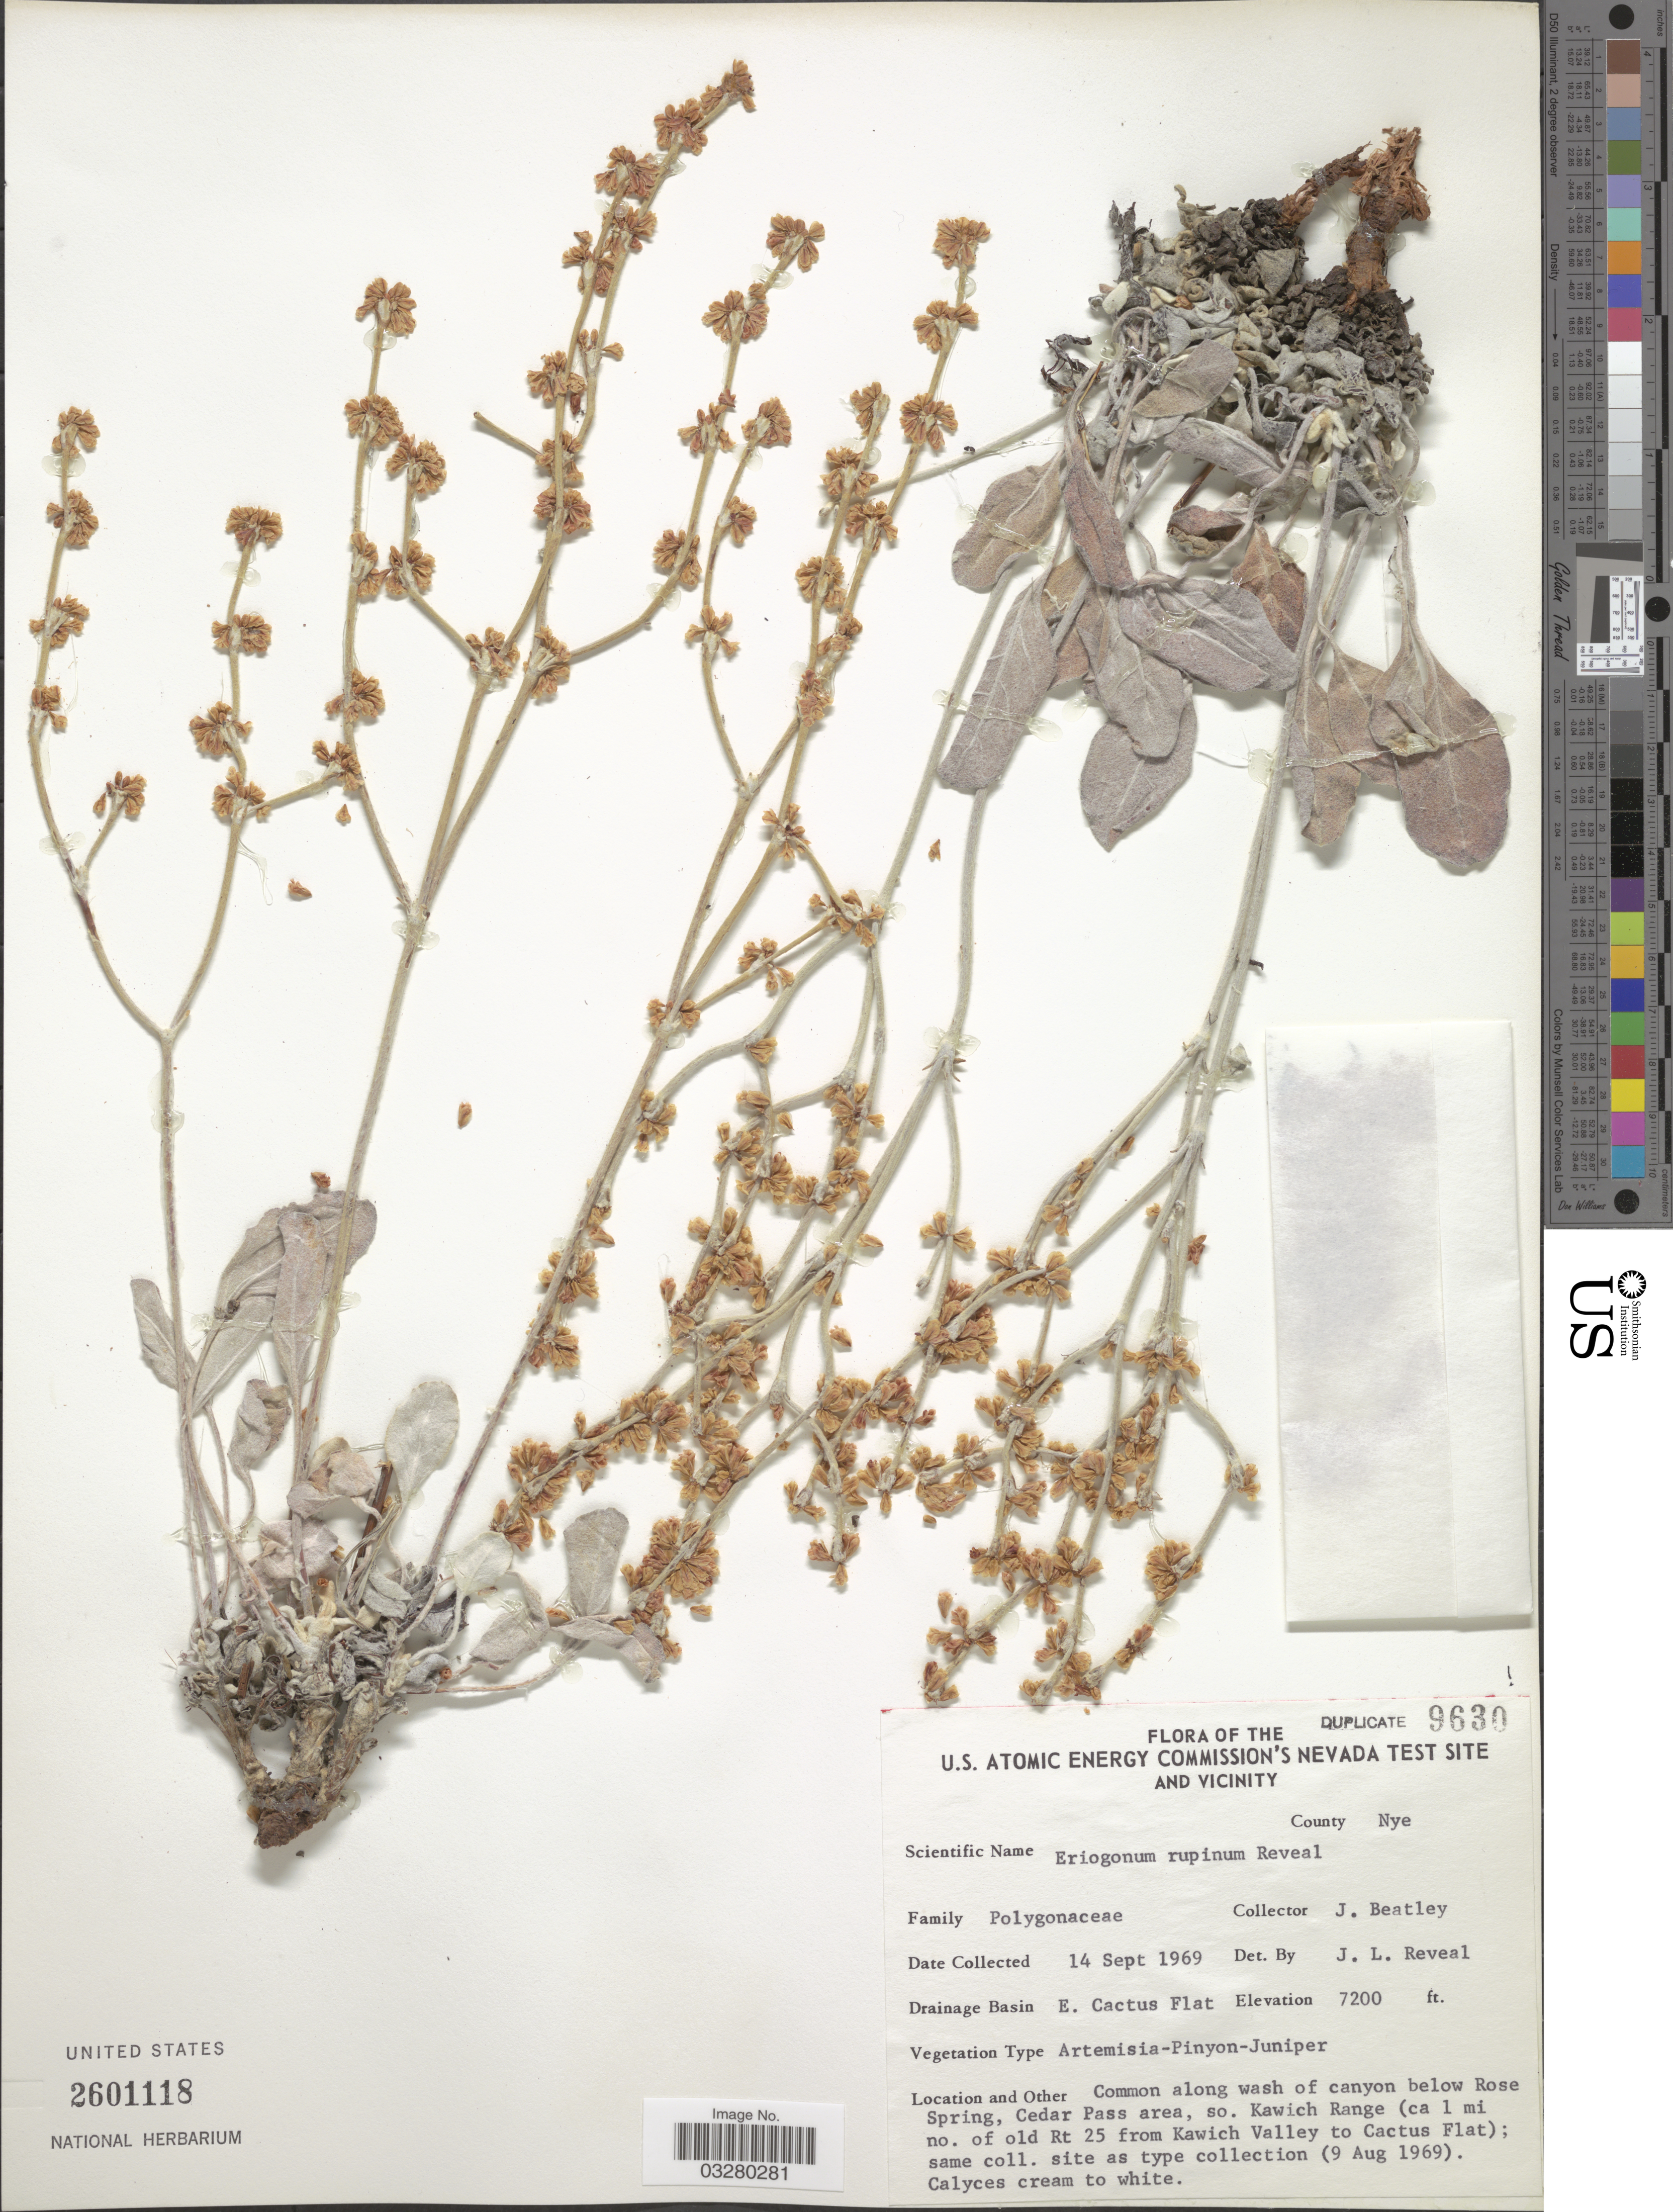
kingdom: Plantae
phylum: Tracheophyta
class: Magnoliopsida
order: Caryophyllales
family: Polygonaceae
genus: Eriogonum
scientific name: Eriogonum rupinum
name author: Reveal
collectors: J. C. Beatley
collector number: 9630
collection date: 1969-09-14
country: United States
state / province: Nevada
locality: U.S. Atomic Energy Commission's Nevada Test Site and Vicinity. County Nye. Drainage Basin E. Cactus Flat. Common along wash of canyon below Rose Spring, Cedar Pass area, so. Kawich Range (ca. 1 mi no. of old Rt 25 from Kawich Valley to Cactus Flat).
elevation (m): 2195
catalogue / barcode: US 2601118